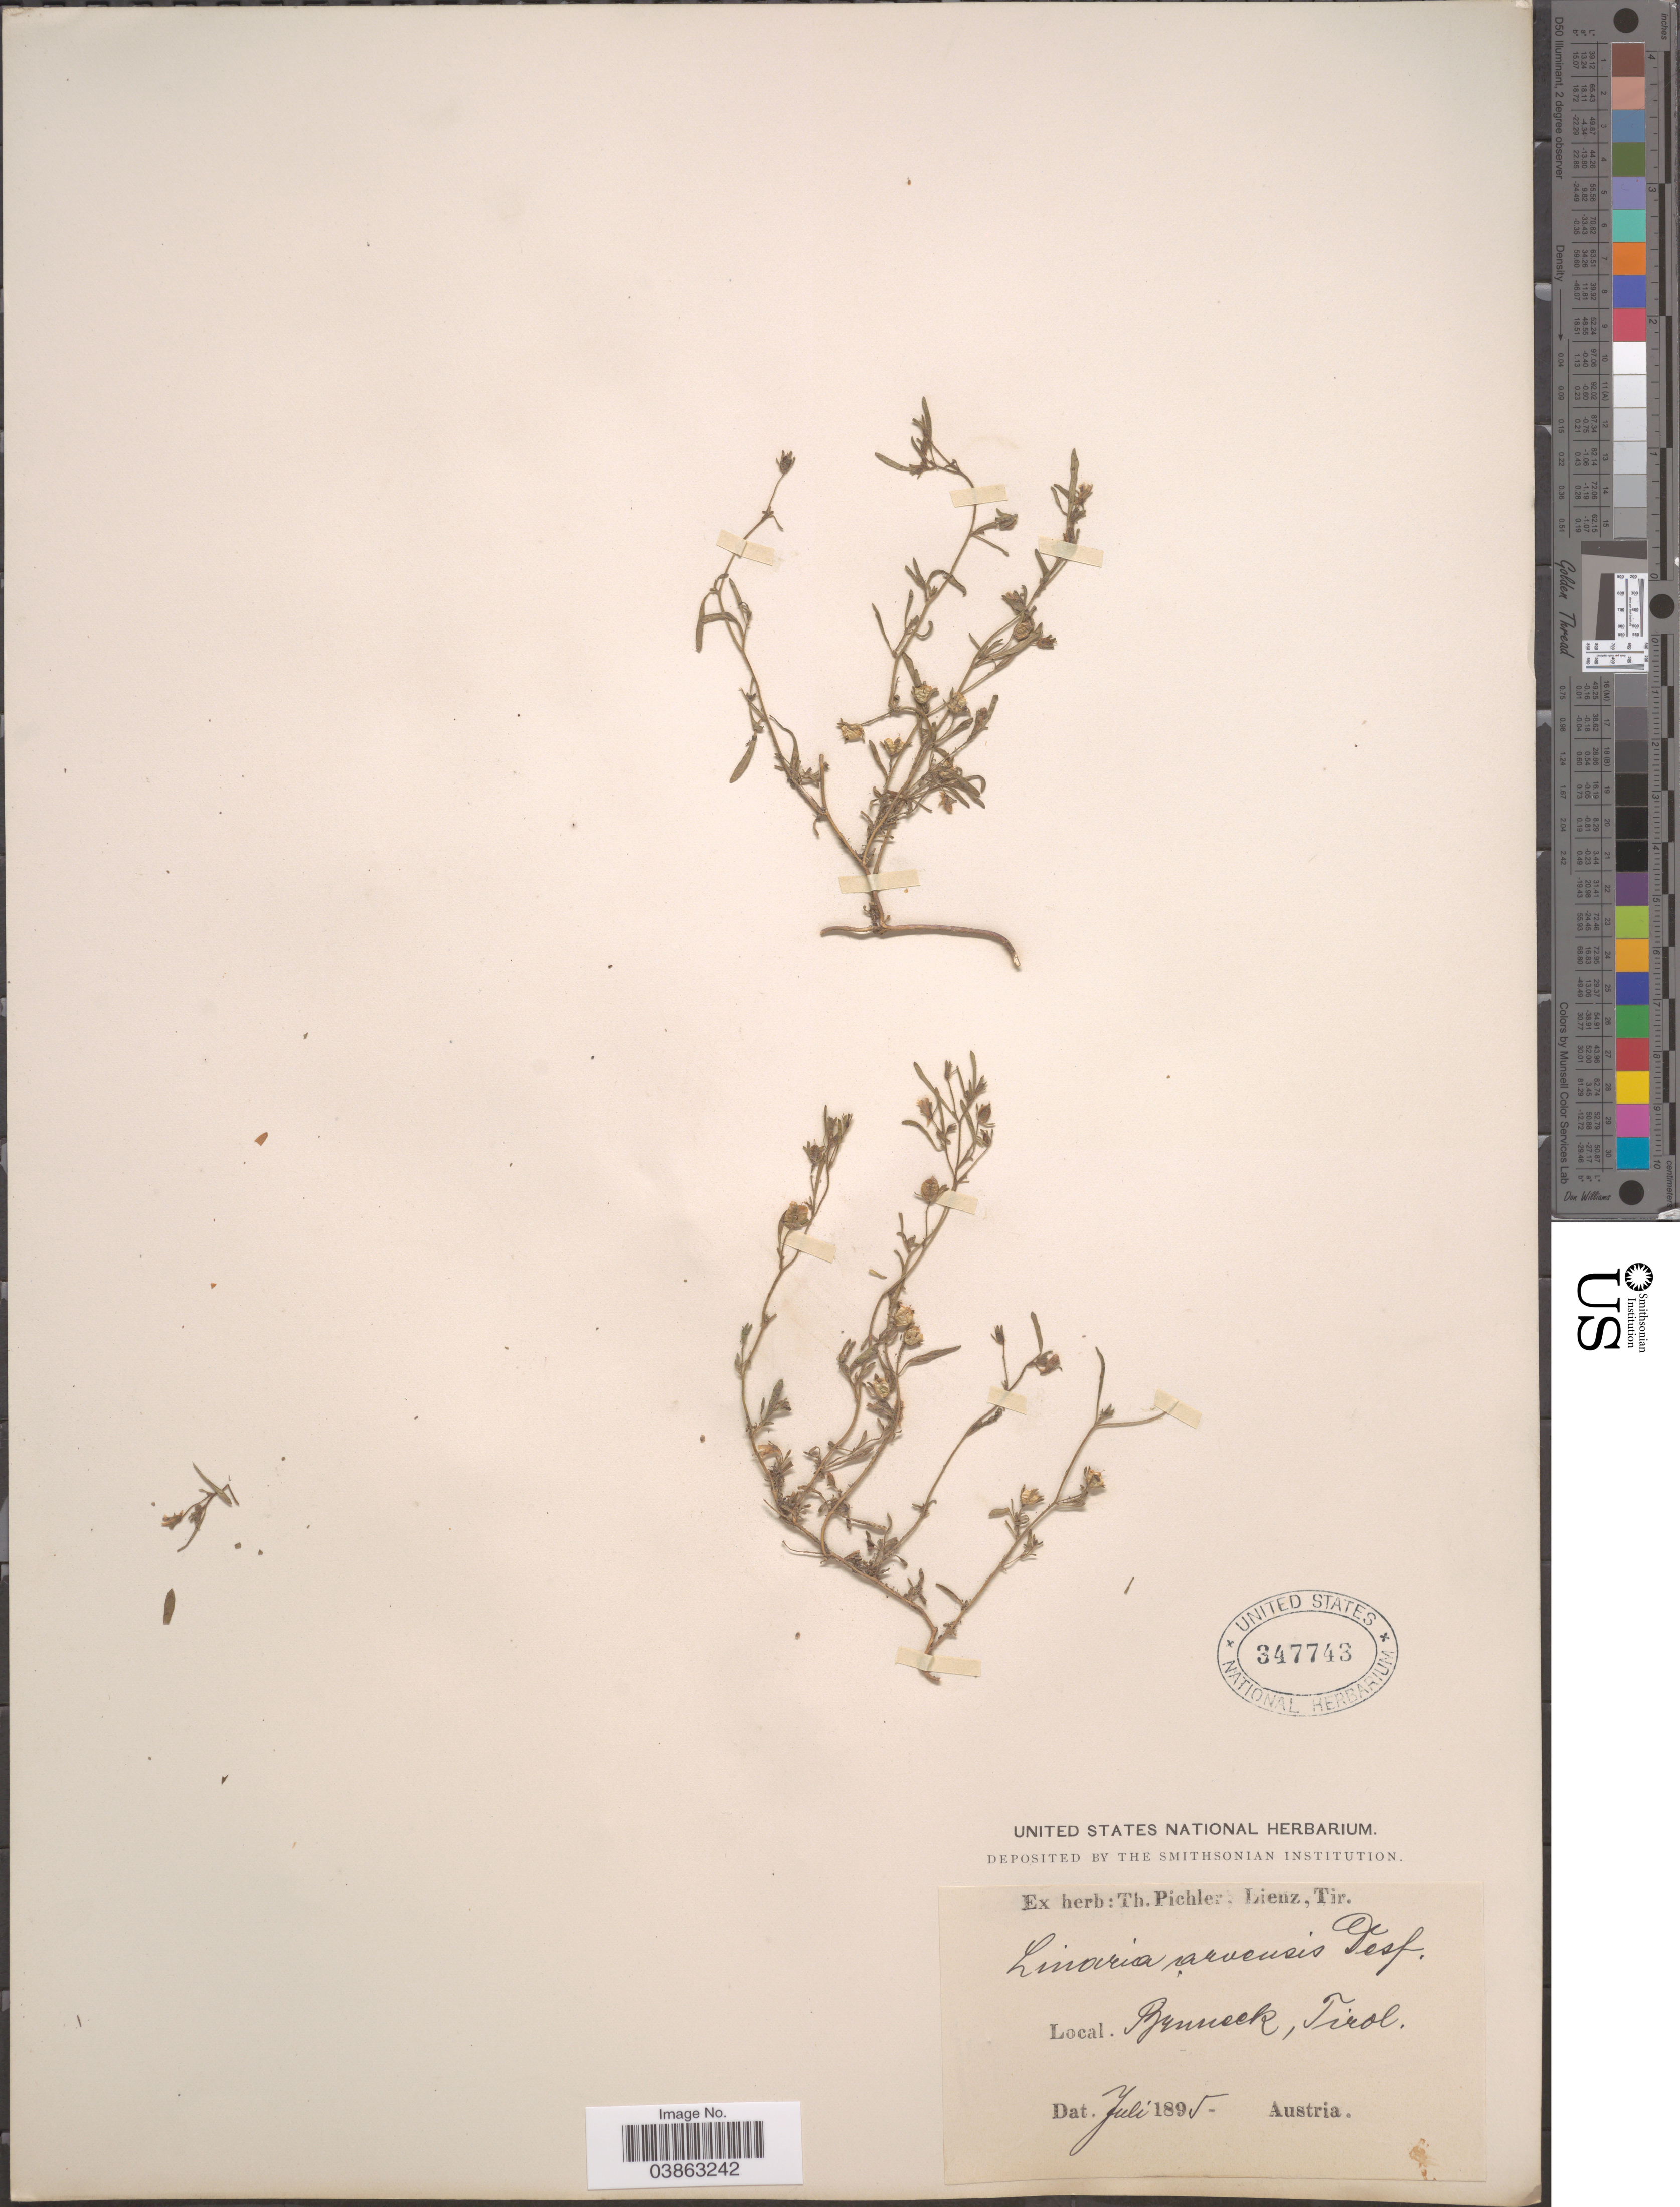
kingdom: Plantae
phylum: Tracheophyta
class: Magnoliopsida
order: Lamiales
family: Plantaginaceae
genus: Linaria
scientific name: Linaria arvensis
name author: (L.) Desf.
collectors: ex herb. T. Pichler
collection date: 1895-07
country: Austria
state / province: Tirol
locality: Bynneck [interpreted].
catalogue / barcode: US 347743